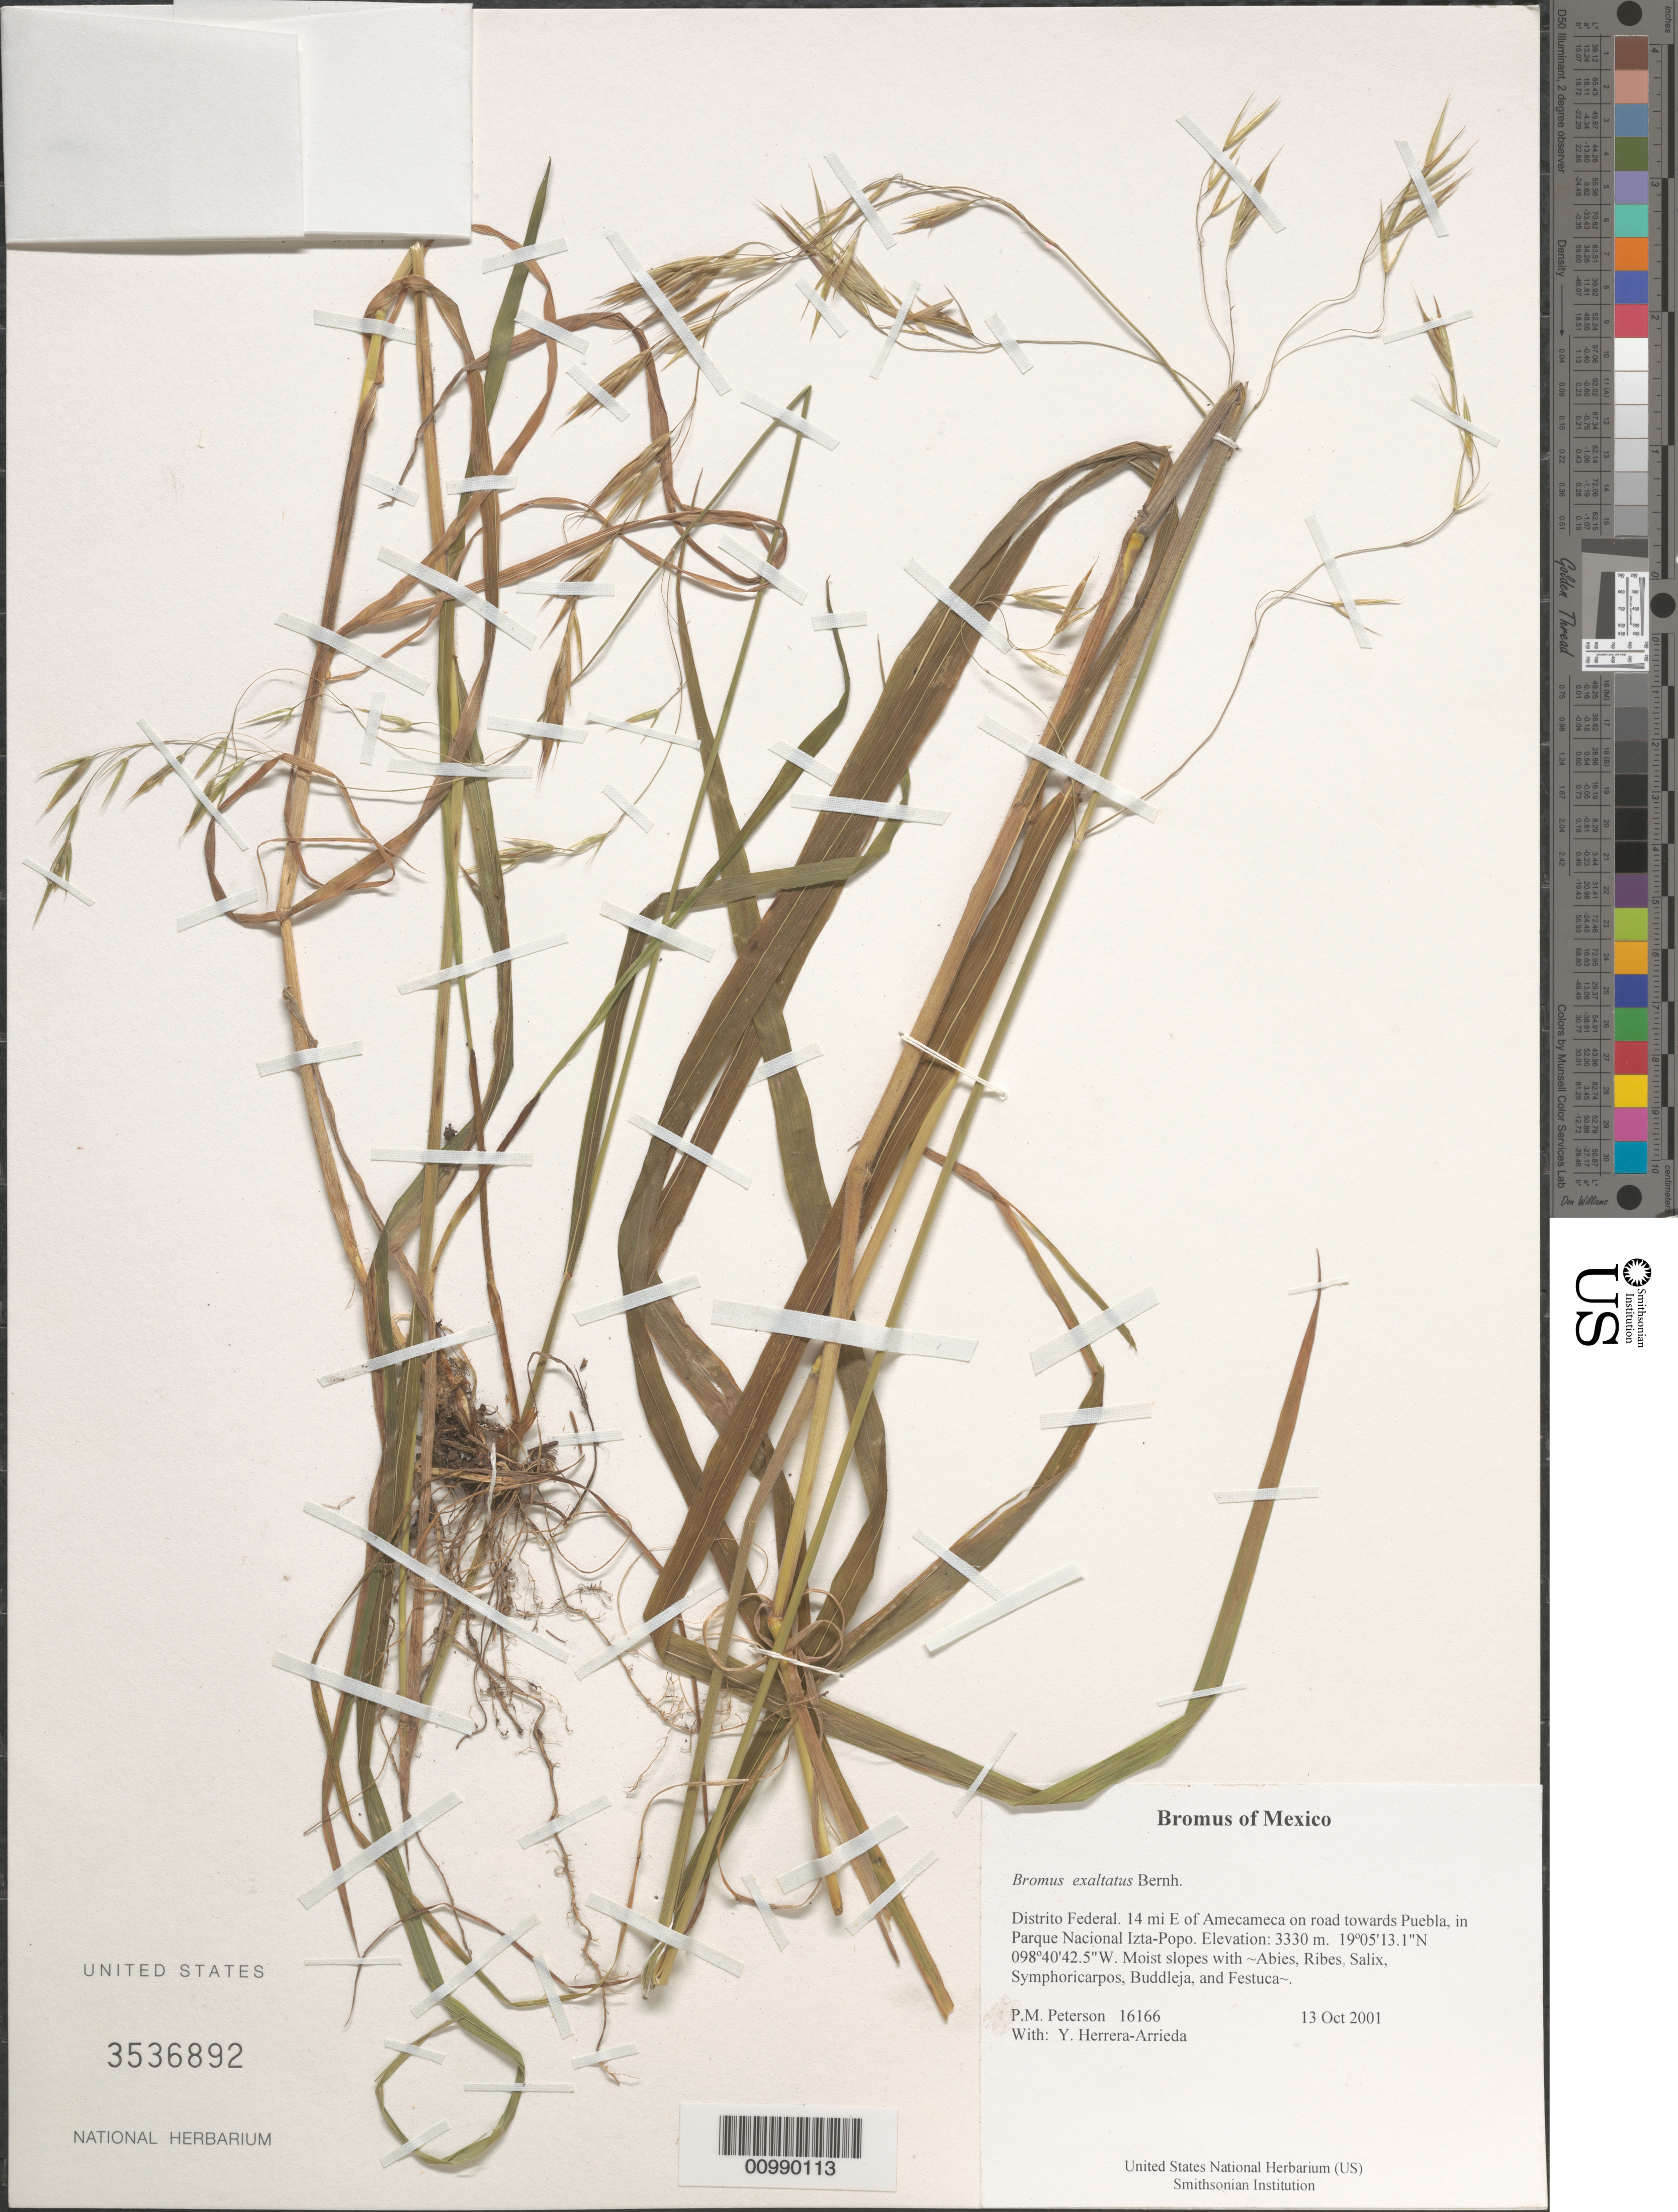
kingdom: Plantae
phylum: Tracheophyta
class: Liliopsida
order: Poales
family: Poaceae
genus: Bromus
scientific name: Bromus exaltatus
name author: Bernhardi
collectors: P. M. Peterson & Y. Herrera Arrieta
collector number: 16166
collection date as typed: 13 Oct 2001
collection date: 2001-10-13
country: Mexico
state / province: Distrito Federal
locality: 14 mi E of Amecameca on road towards Puebla, in Parque Nacional Izta-Popo.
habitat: Moist slopes with ~Abies, Ribes, Salix, Symphoricarpos, Buddleja, and Festuca~.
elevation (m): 3330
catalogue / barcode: US 3536892